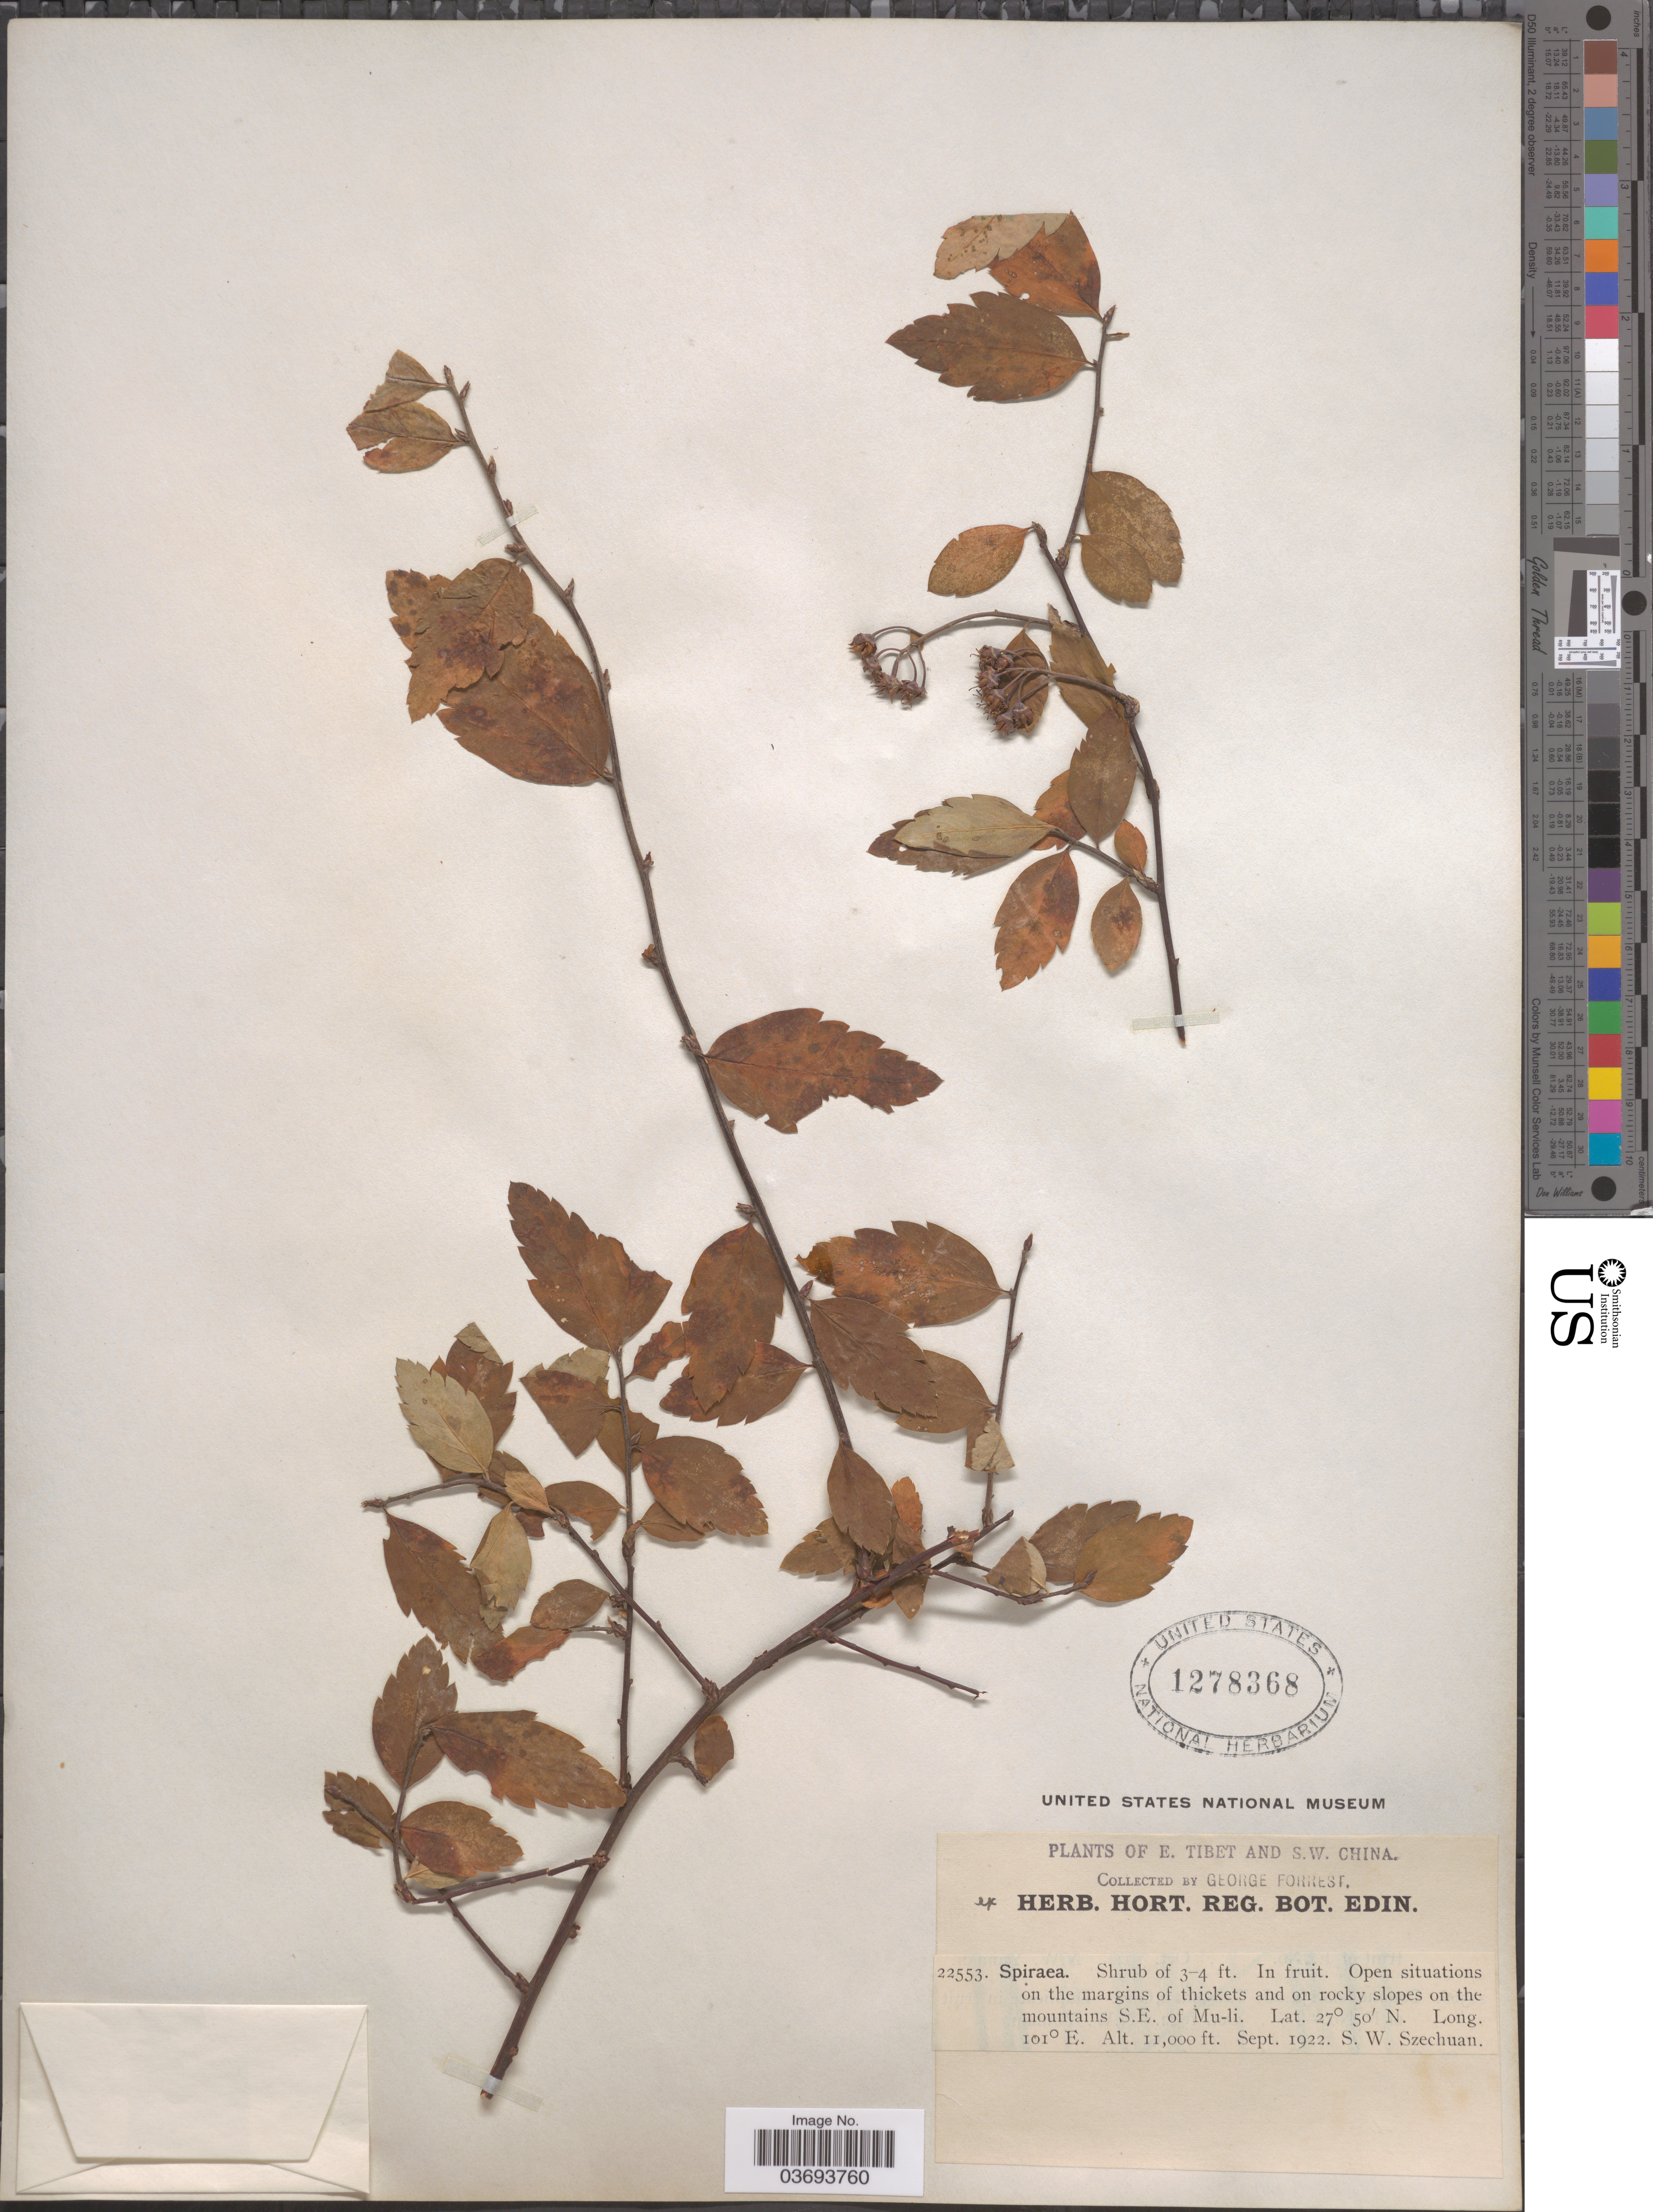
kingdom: Plantae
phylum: Tracheophyta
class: Magnoliopsida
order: Rosales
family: Rosaceae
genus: Spiraea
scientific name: Spiraea sp.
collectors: G. Forrest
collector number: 22553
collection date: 1922-09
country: China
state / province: Sichuan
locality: S.W. China. On the mountains S. E. of Mu-li. S. W. Szechuan.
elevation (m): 3353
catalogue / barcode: US 1278368